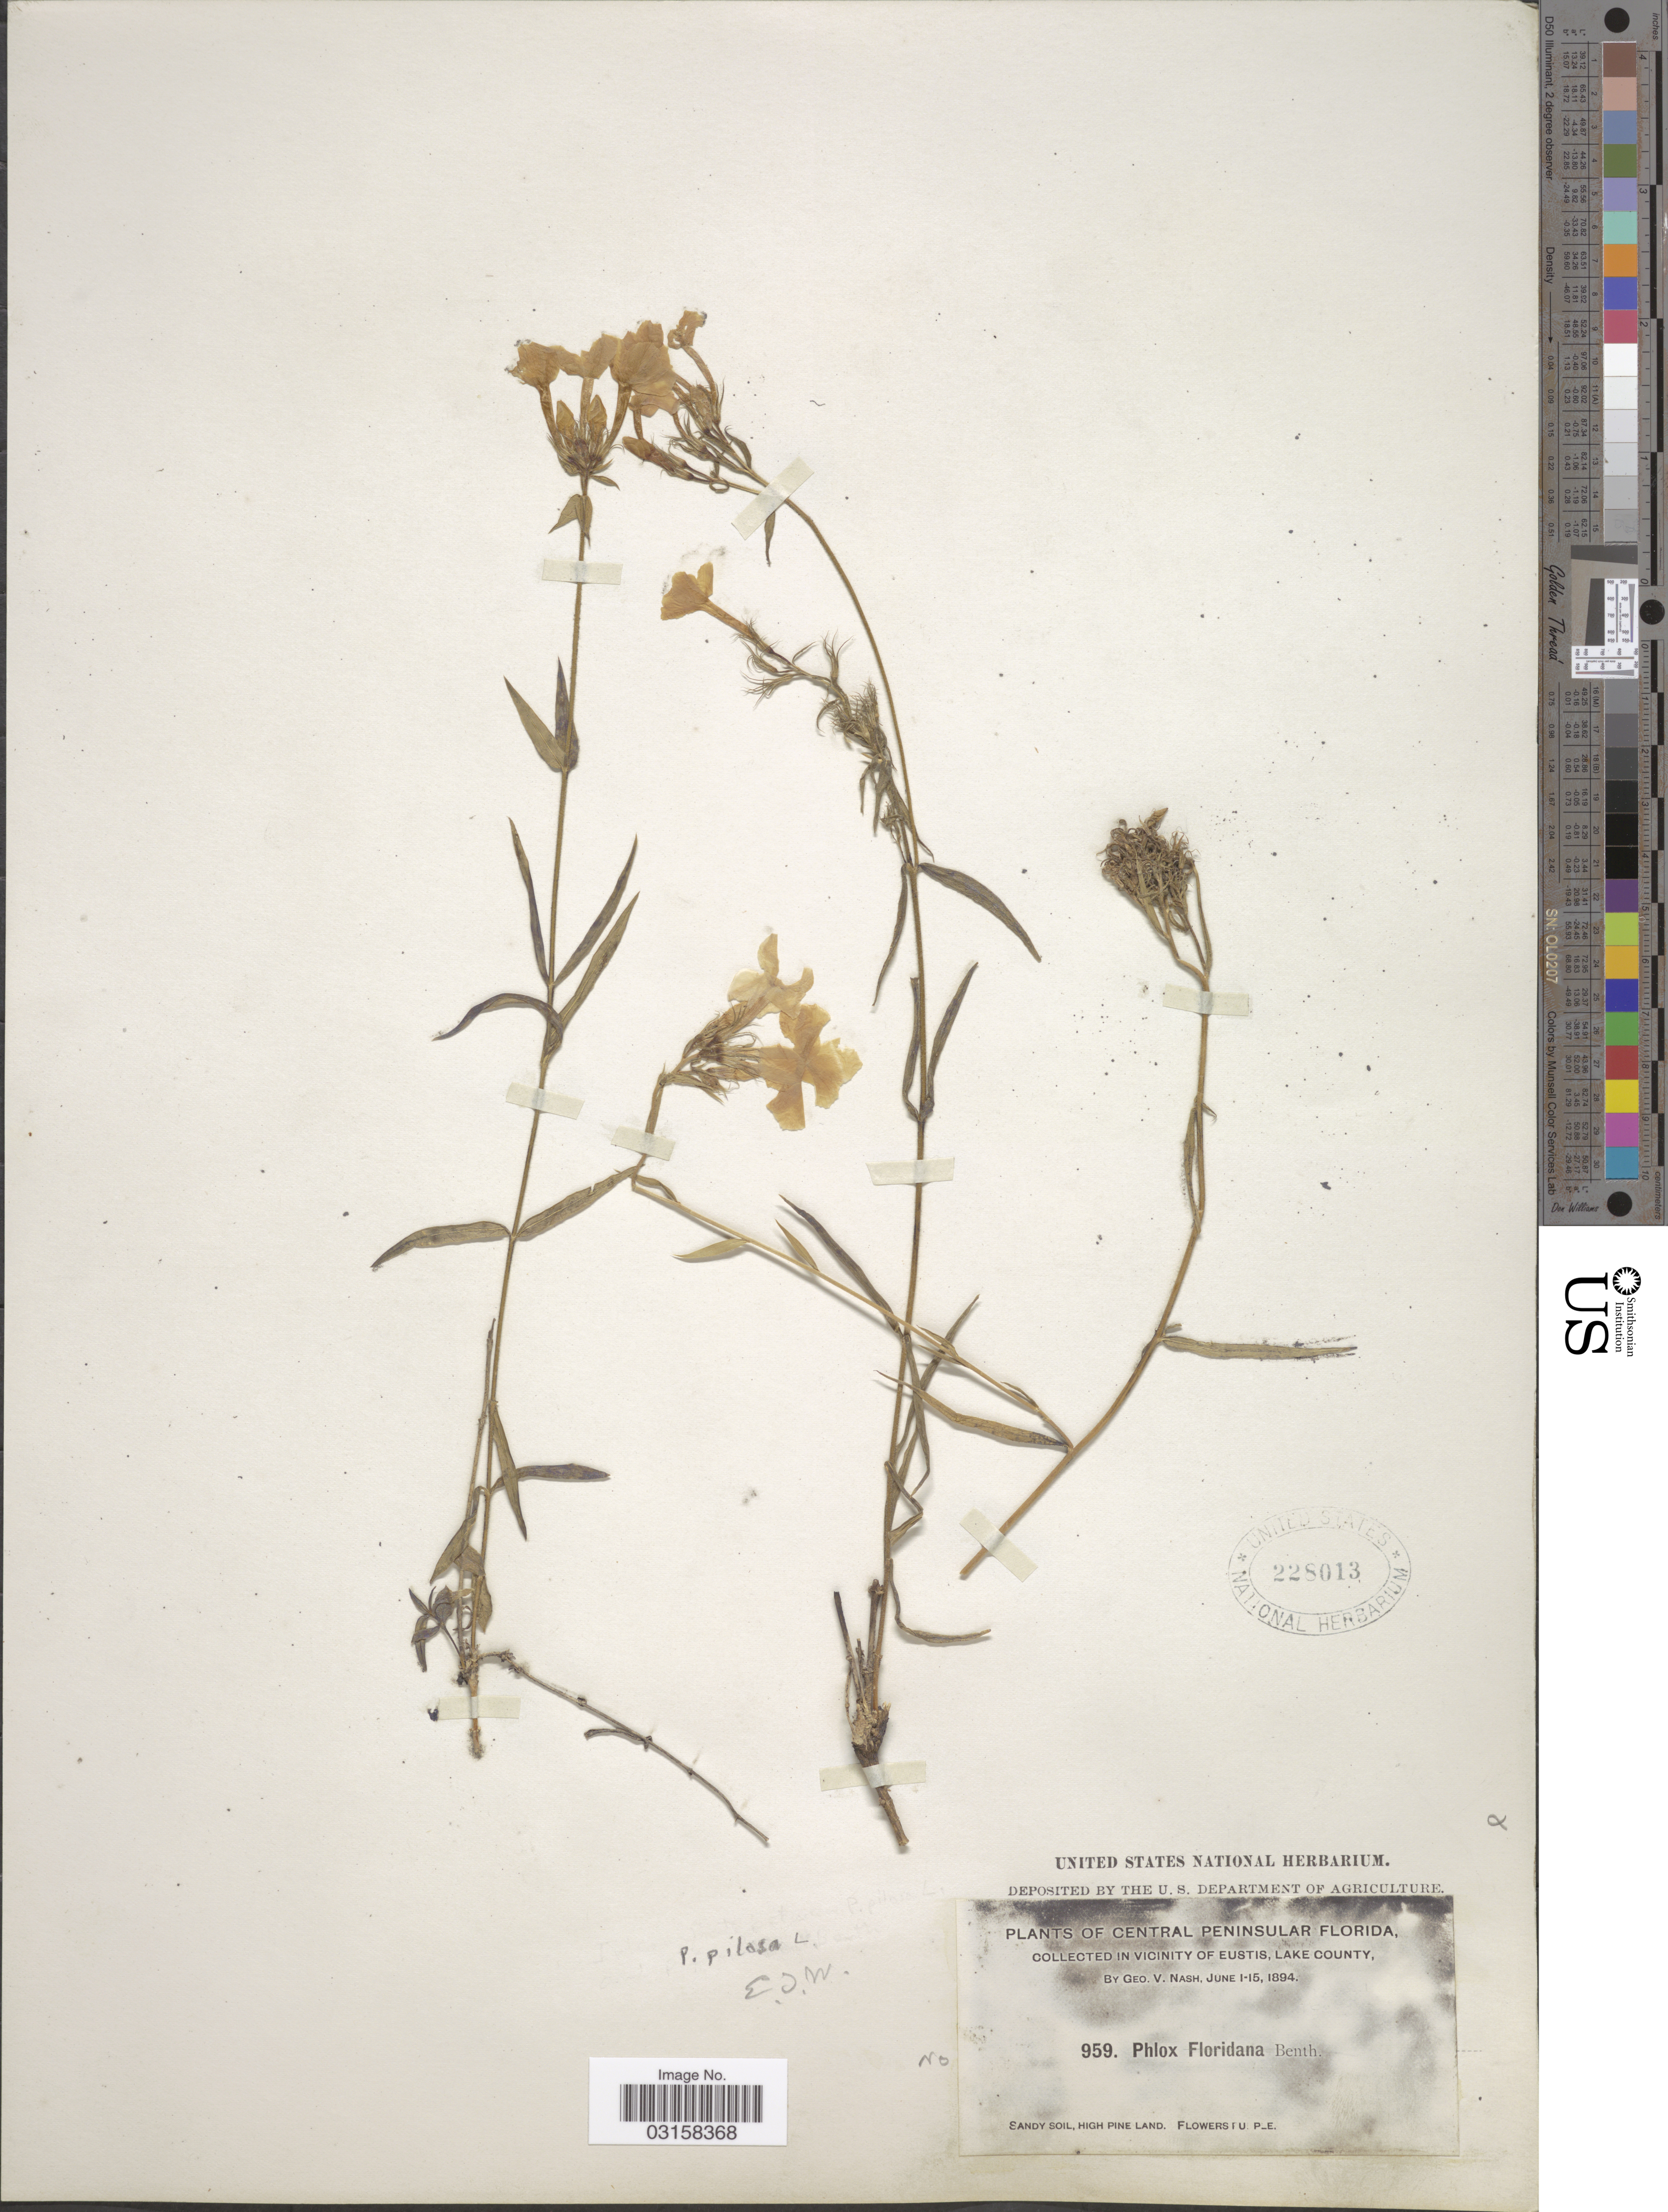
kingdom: Plantae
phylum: Tracheophyta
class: Magnoliopsida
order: Ericales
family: Polemoniaceae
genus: Phlox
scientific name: Phlox pilosa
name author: L.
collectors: G. V. Nash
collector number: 959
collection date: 1894-06-01/1894-06-15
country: United States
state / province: Florida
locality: Central Peninsular Florida. In Vicinity of Eustis, Lake County.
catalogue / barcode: US 228013